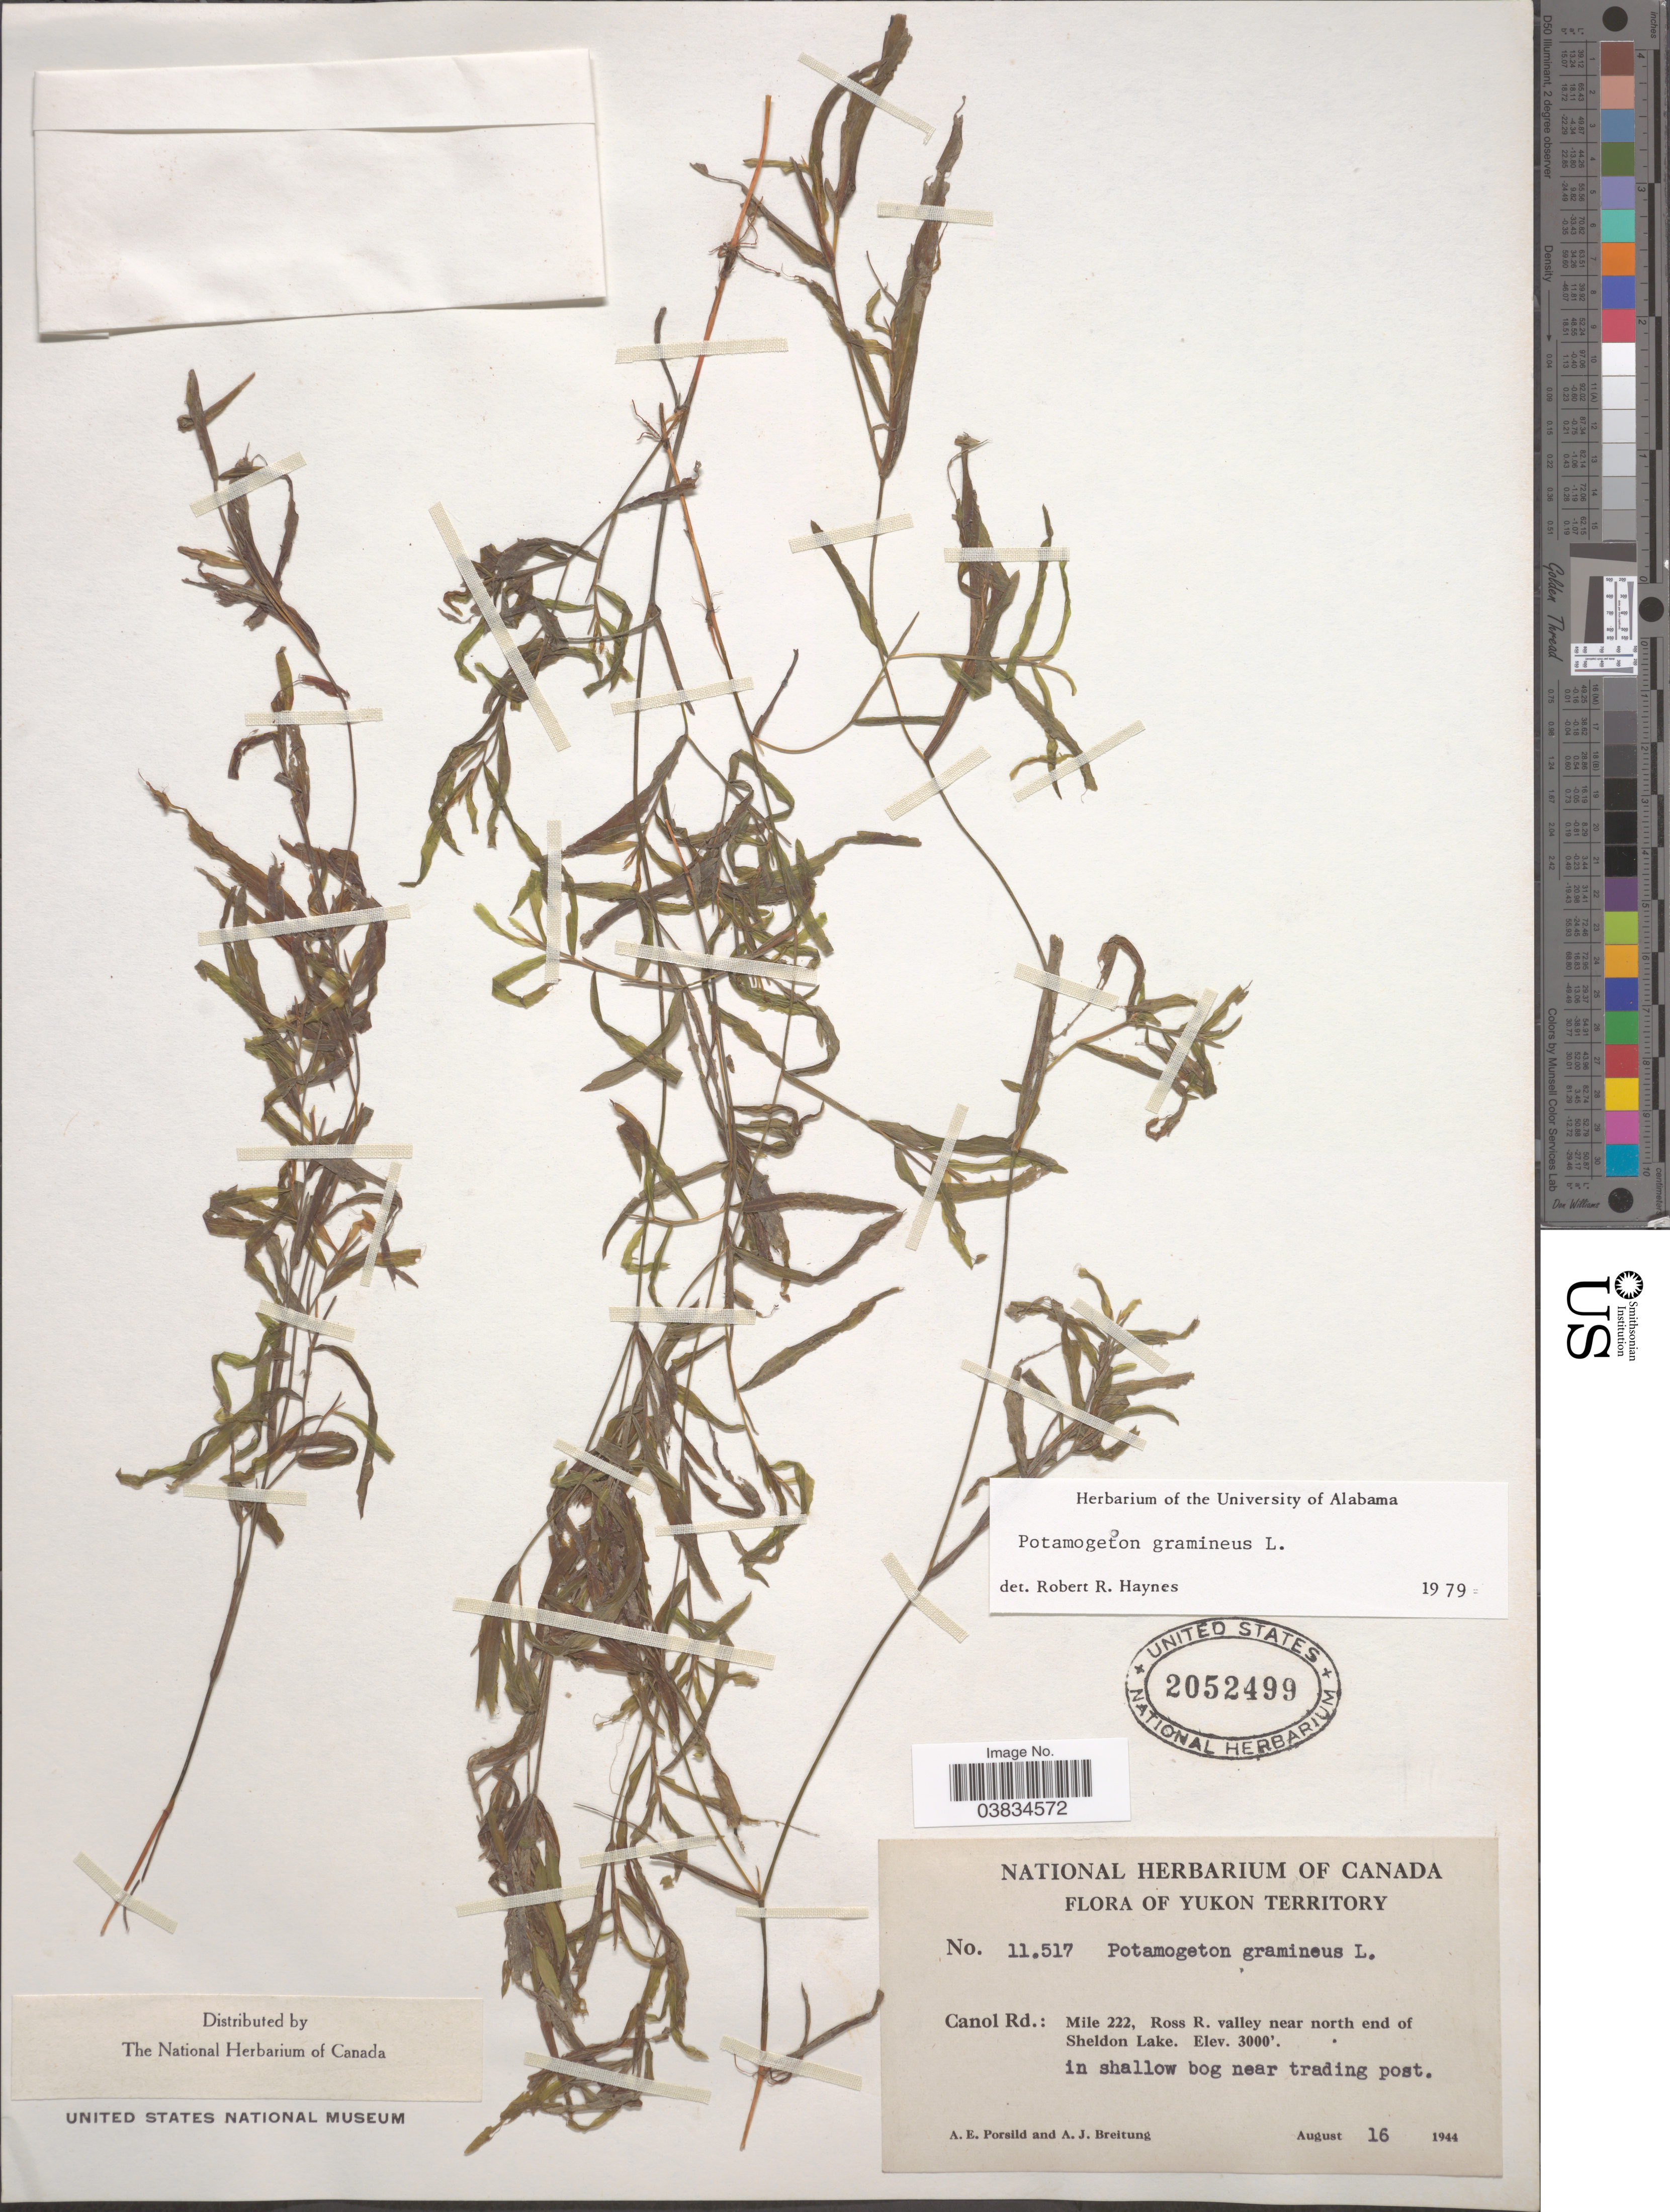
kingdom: Plantae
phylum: Tracheophyta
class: Liliopsida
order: Alismatales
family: Potamogetonaceae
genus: Potamogeton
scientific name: Potamogeton gramineus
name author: L.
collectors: A. E. Porsild & A. Breitung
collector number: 11517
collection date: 1944-08-16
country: Canada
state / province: Yukon Territory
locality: Canol Rd.: Mile 222, ross R. valley near north end of Sheldon Lake.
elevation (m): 914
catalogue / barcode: US 2052499